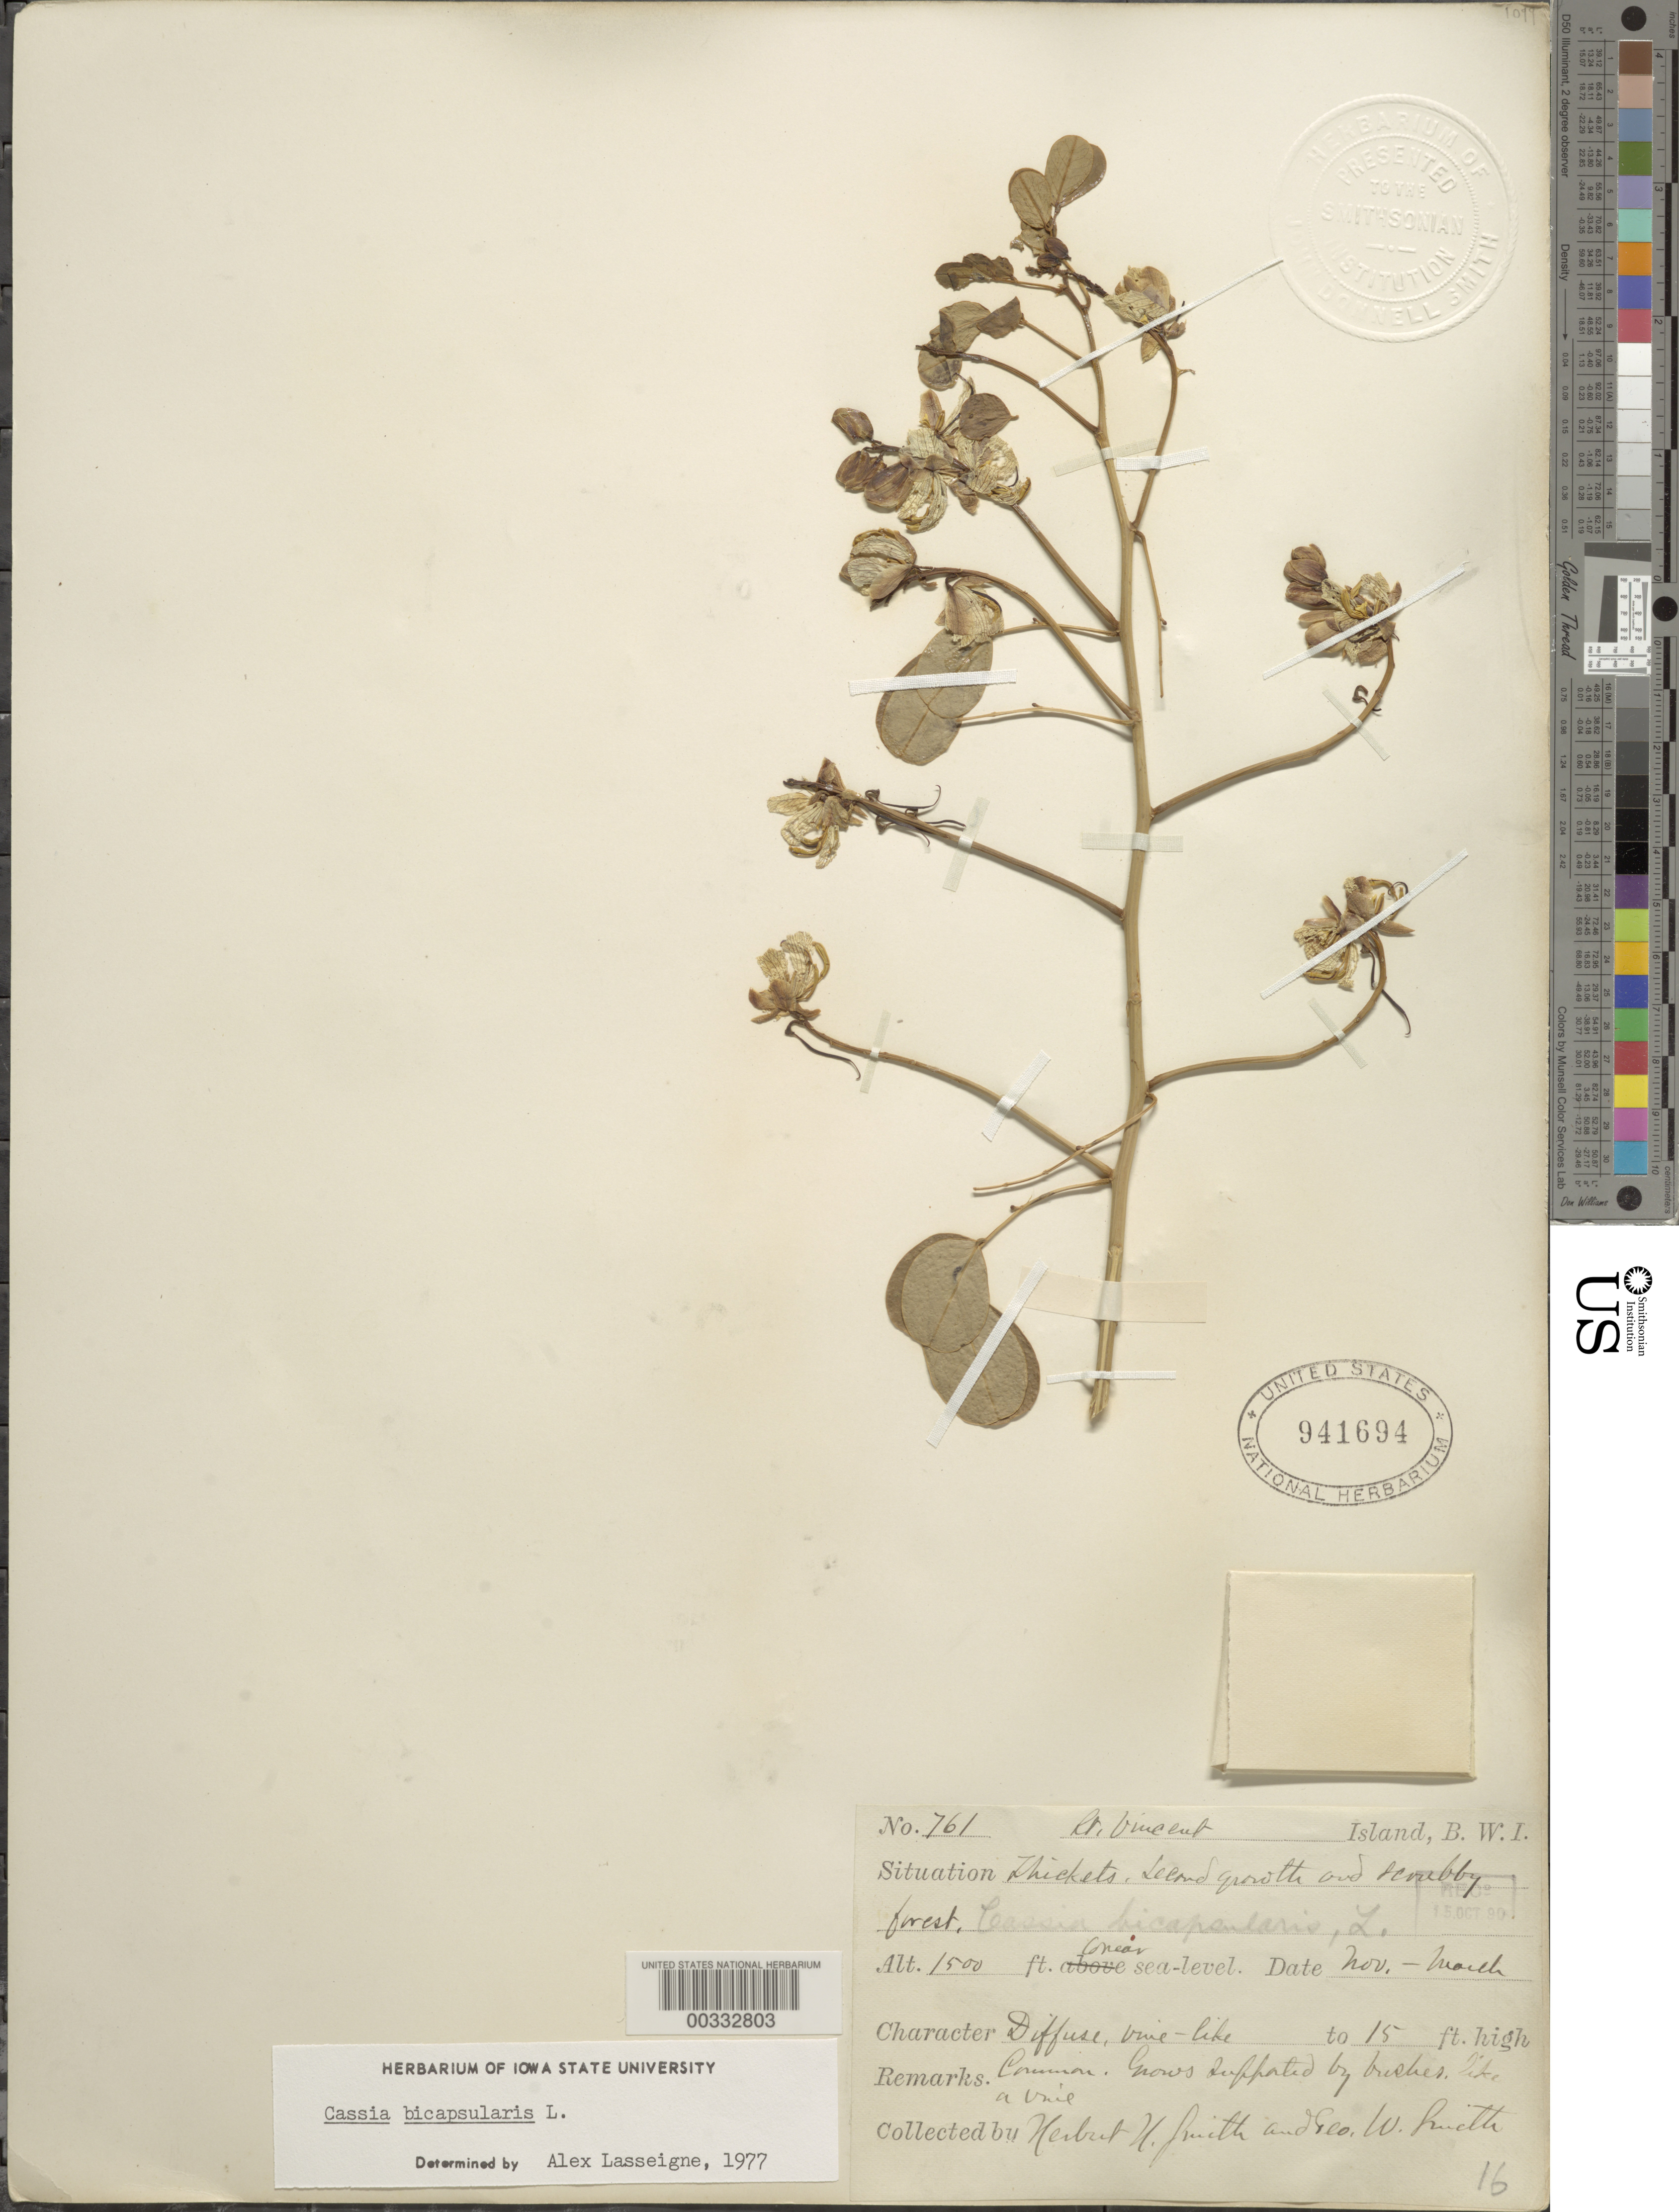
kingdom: Plantae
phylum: Tracheophyta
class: Magnoliopsida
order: Fabales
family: Fabaceae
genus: Senna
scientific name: Senna bicapsularis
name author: (L.) Roxb.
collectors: Herbert H. Smith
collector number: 761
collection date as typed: Nov ---- to -- Mar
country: St. Vincent - Grenadines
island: St. Vincent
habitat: Thickets, second growth and scrubby forest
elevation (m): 457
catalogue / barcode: US 941694